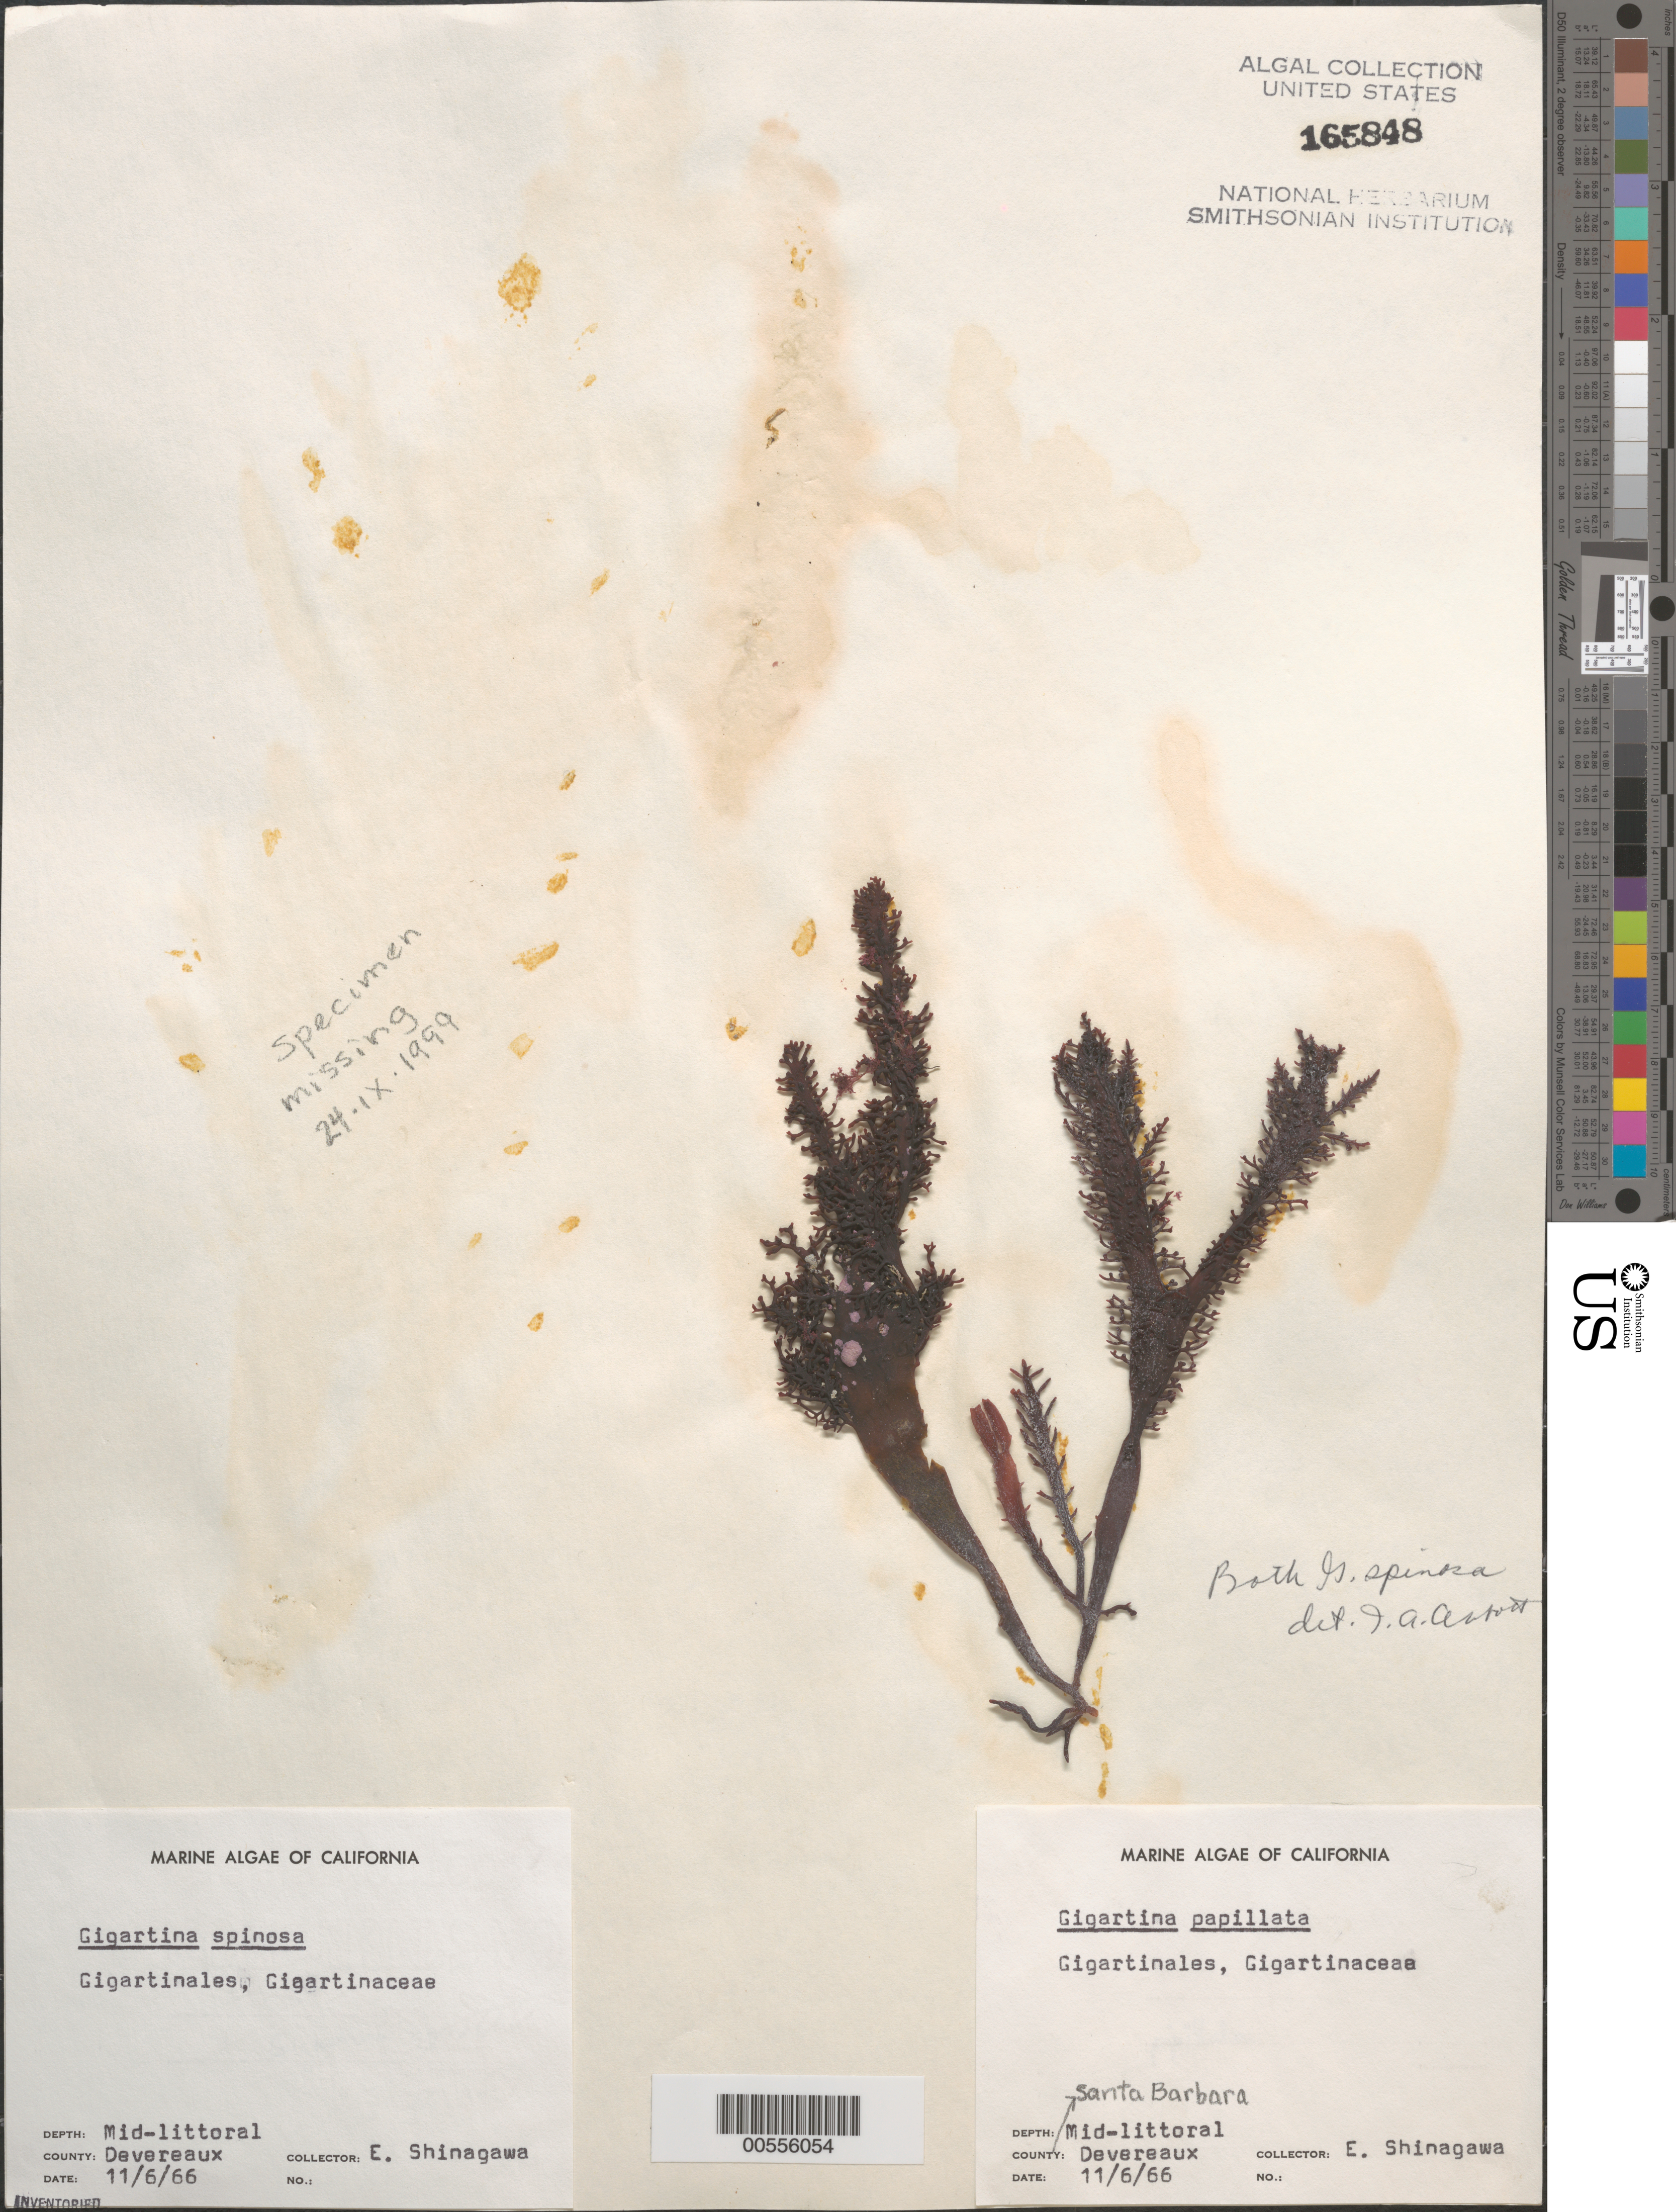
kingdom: Plantae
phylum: Rhodophyta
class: Florideophyceae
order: Gigartinales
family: Gigartinaceae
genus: Chondracanthus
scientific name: Chondracanthus spinosus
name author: (Kütz.) Guiry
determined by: Algae name updating Project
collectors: E. Shinagawa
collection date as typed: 06 Nov 1966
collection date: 1966-11-06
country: United States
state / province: California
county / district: Santa Barbara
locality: Devereaux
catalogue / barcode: US 165848